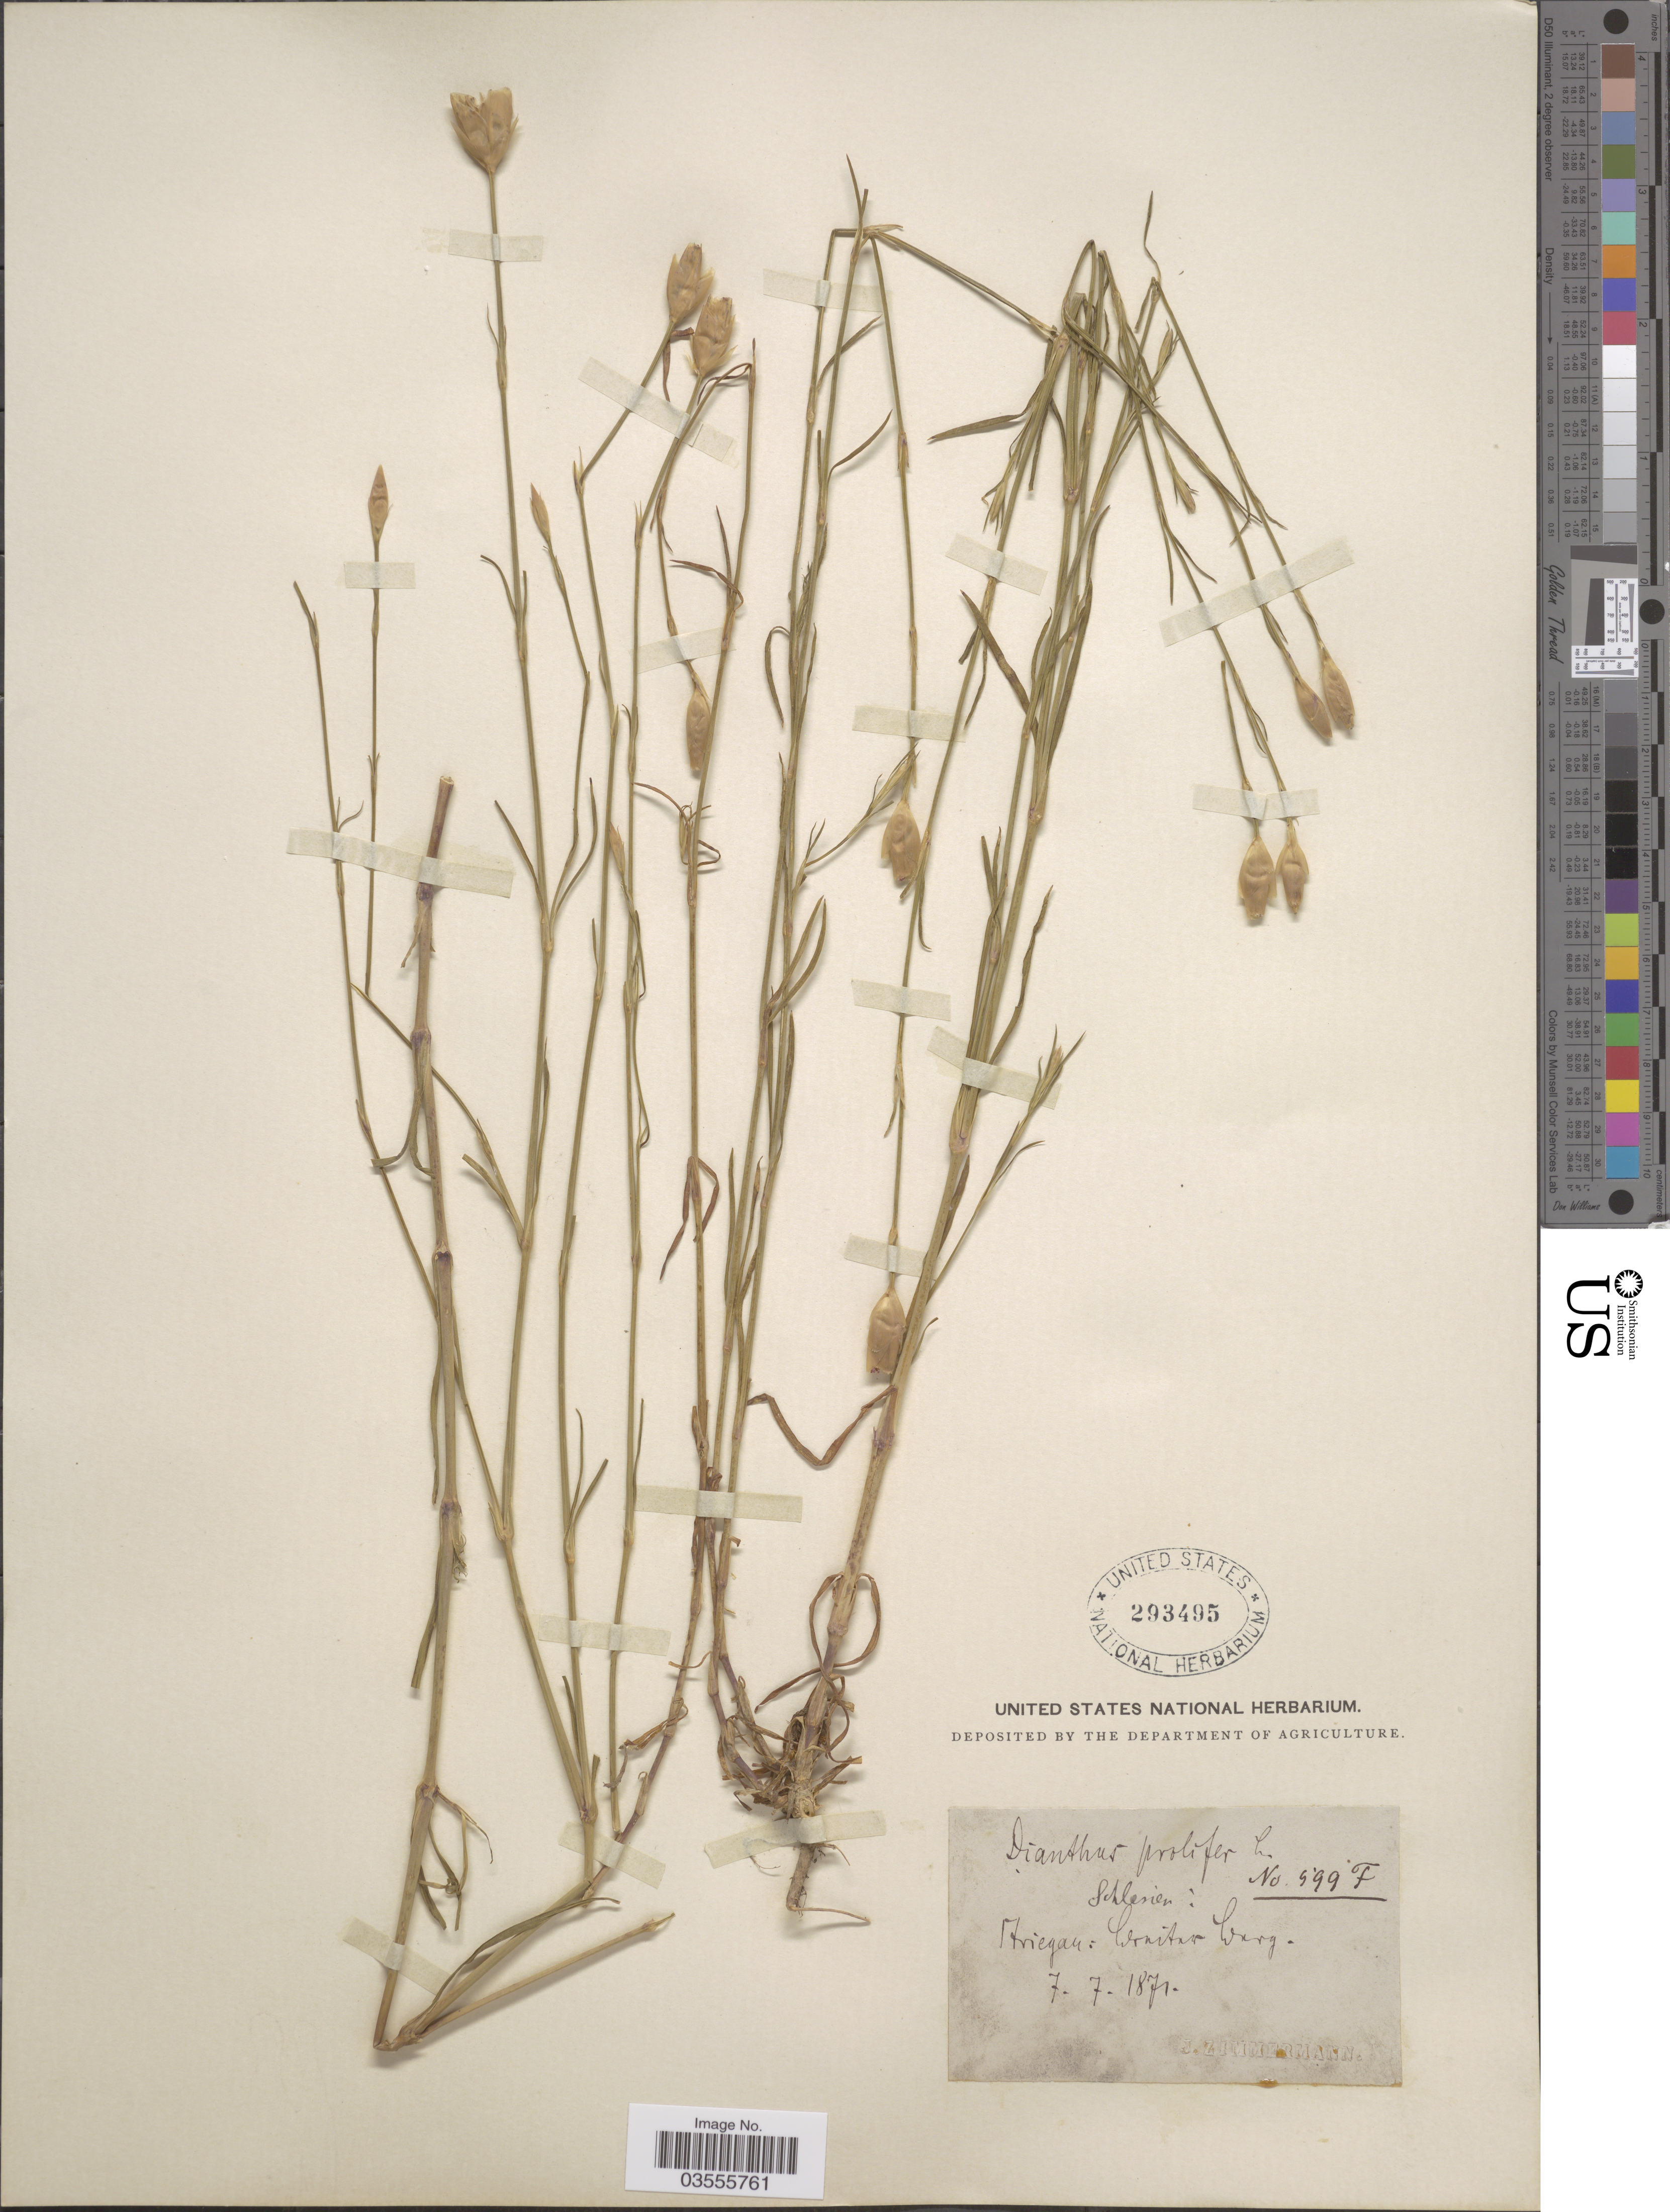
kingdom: Plantae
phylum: Tracheophyta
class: Magnoliopsida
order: Caryophyllales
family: Caryophyllaceae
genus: Petrorhagia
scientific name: Petrorhagia prolifera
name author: (L.) P.W. Ball & Heywood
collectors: J. Zimmermann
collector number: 499F*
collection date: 1871-07-07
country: Poland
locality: Schlesien: Ariegau: Wernitar Warg. [interpreted]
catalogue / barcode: US 293495